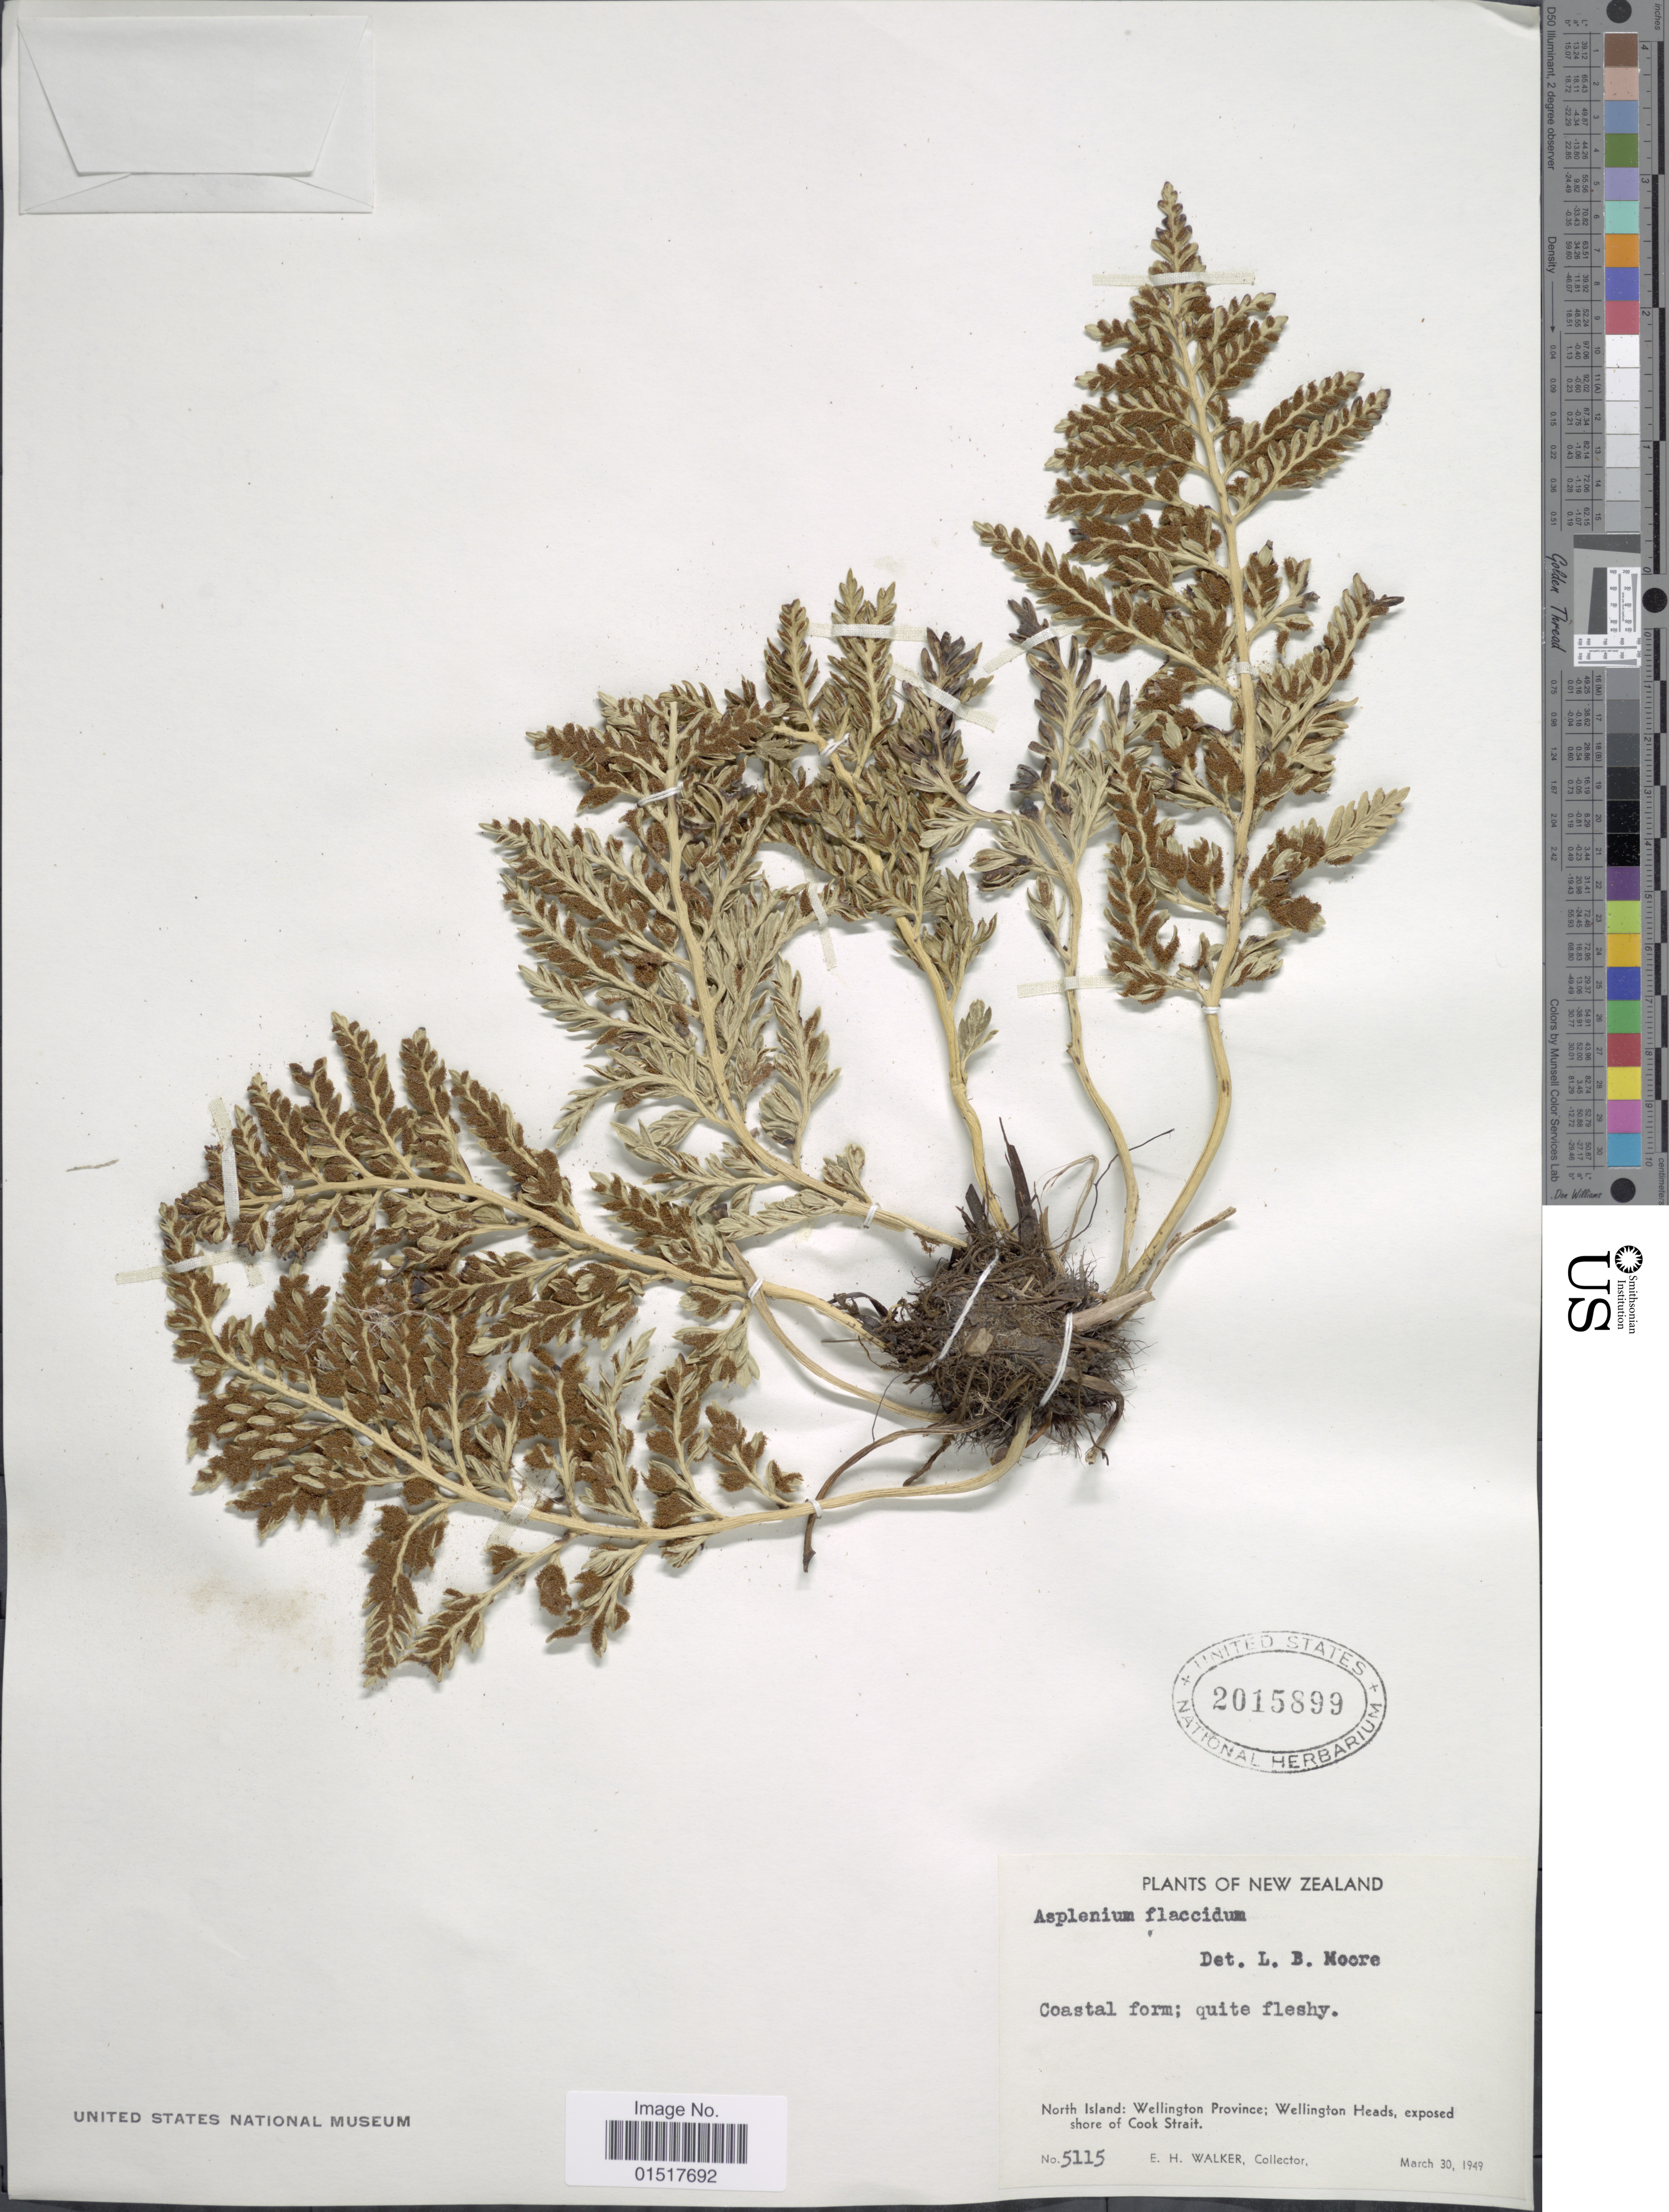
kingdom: Plantae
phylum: Tracheophyta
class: Polypodiopsida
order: Polypodiales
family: Aspleniaceae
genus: Asplenium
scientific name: Asplenium flaccidum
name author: Bonap.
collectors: E. H. Walker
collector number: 5115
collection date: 1949-03-30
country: New Zealand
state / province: Wellington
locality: North Island: Wellington Province: Wellington Heads, exposed shore of Cook Strait.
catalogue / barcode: US 2015899